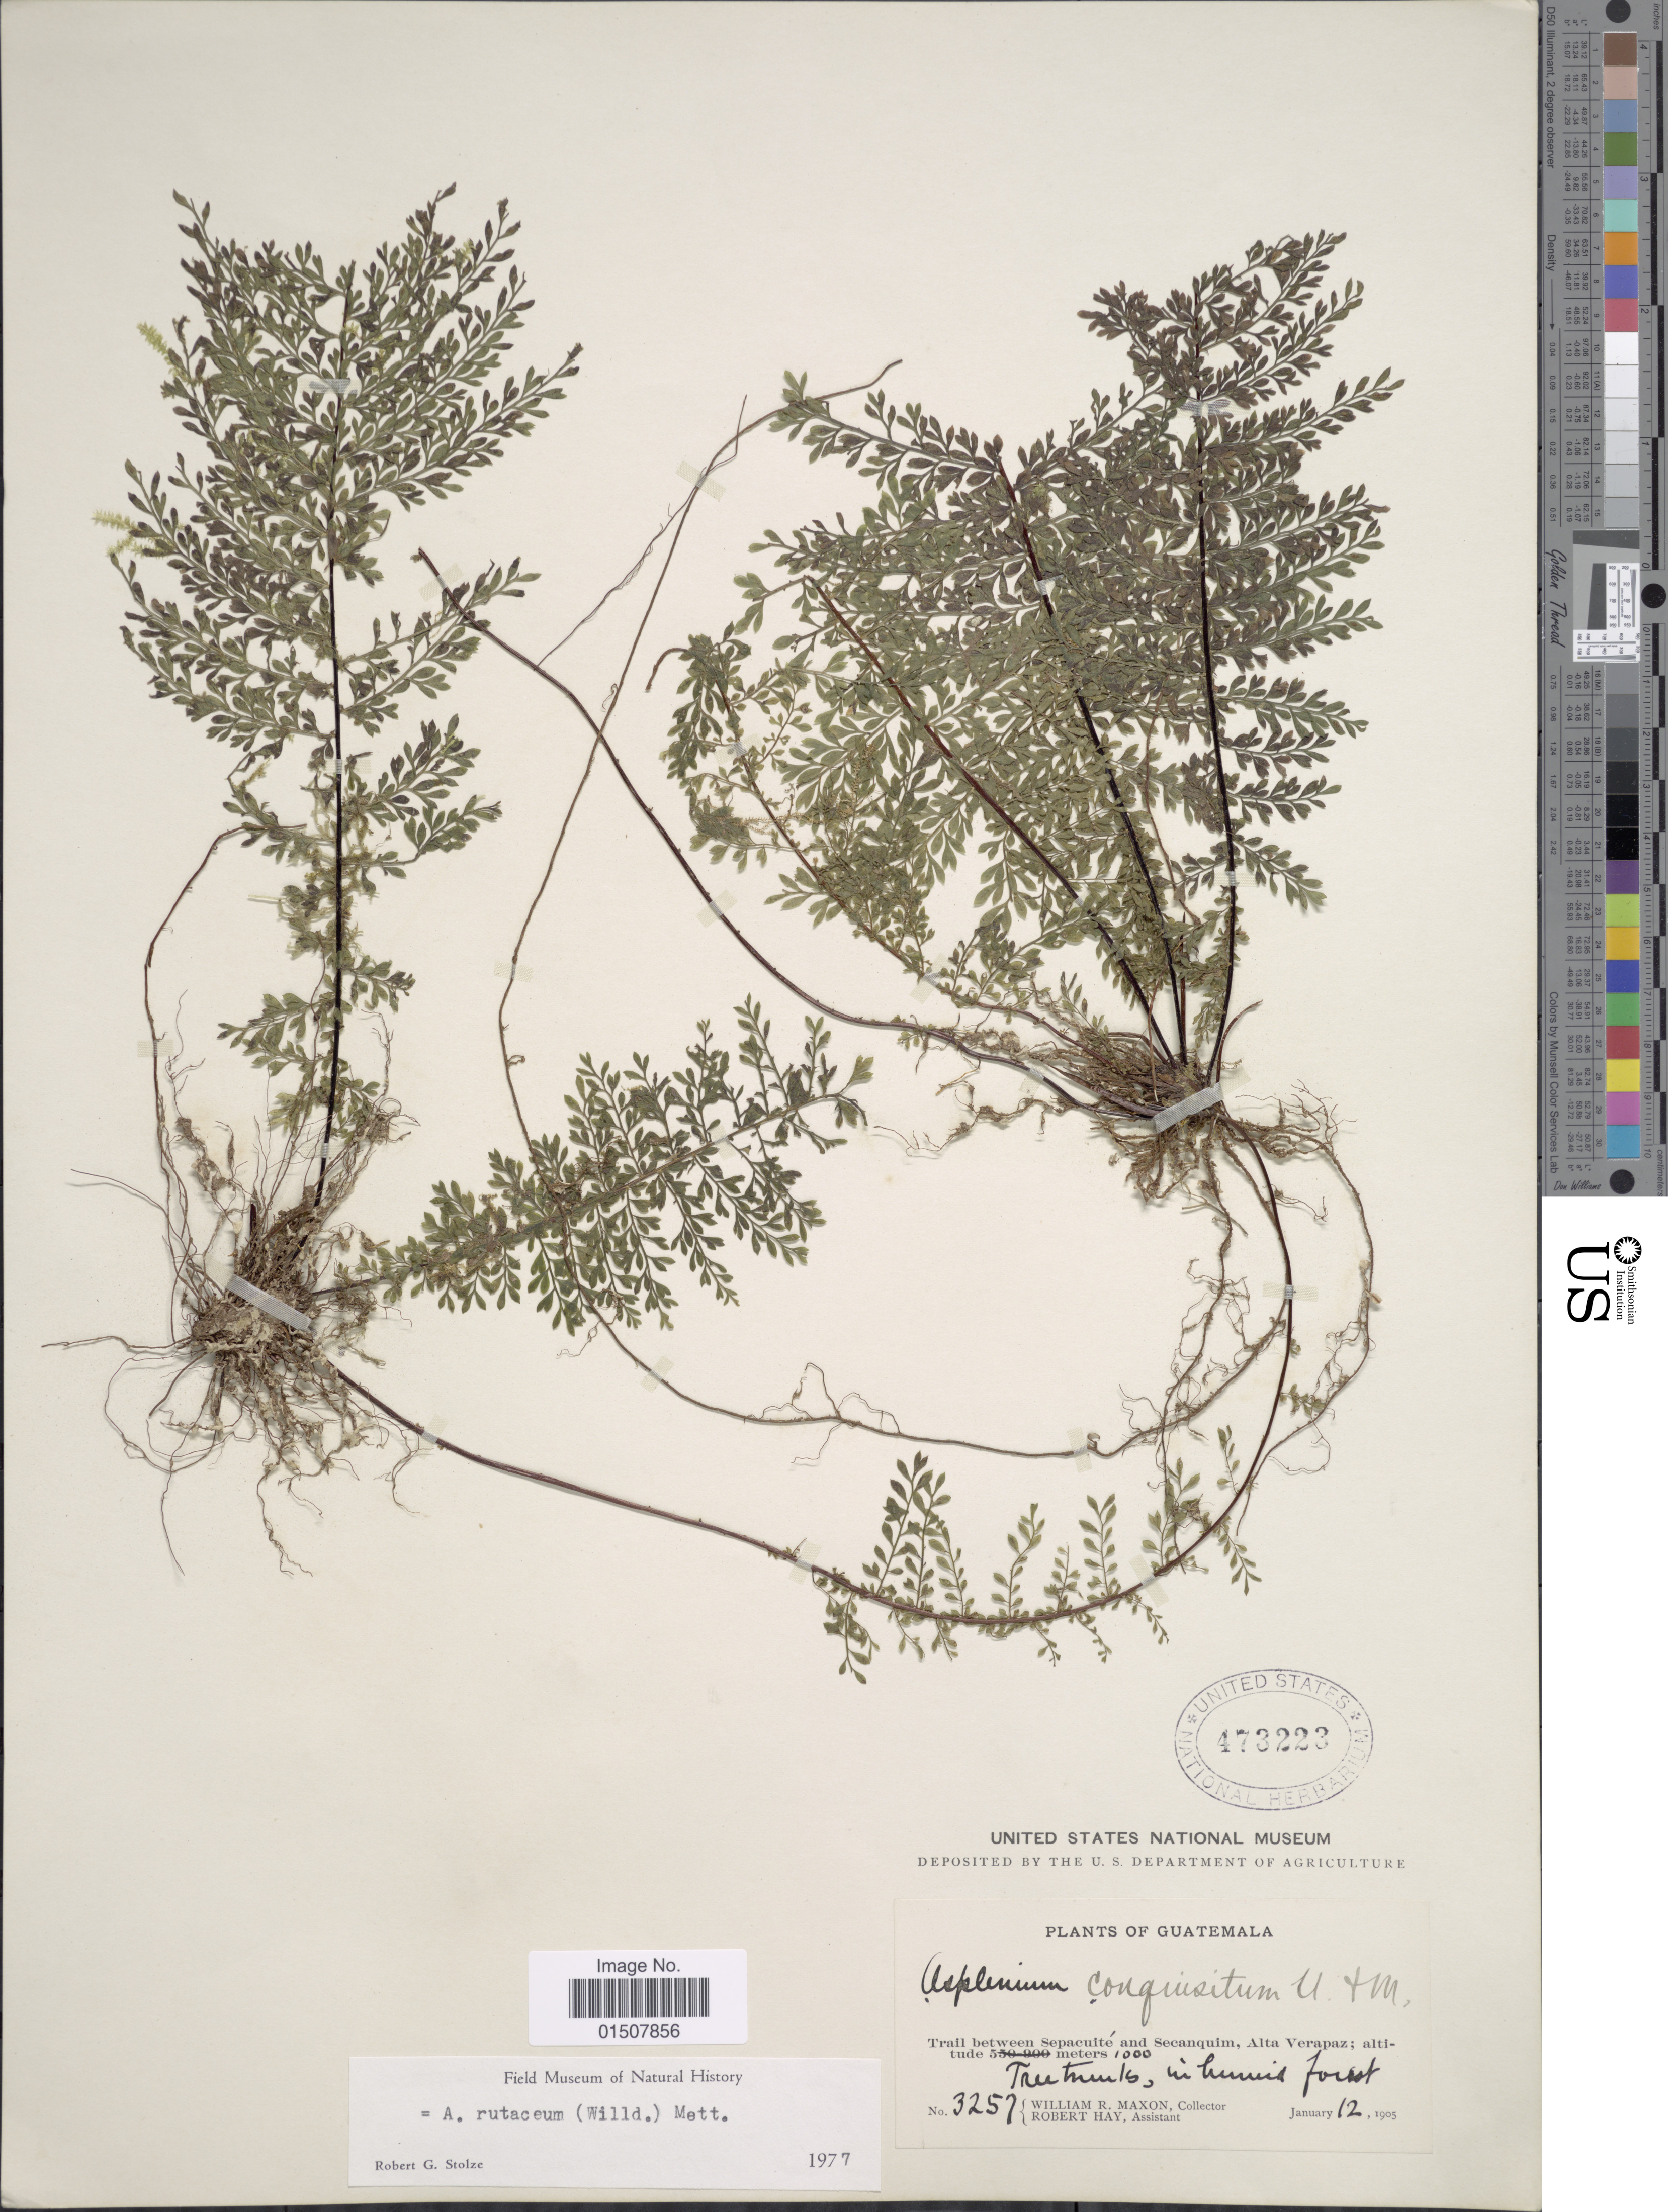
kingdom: Plantae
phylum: Tracheophyta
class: Polypodiopsida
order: Polypodiales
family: Aspleniaceae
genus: Asplenium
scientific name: Asplenium rutaceum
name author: (Willd.) Mett.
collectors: W. R. Maxon & R. H. Hay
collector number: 3257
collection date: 1905-01-12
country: Guatemala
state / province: Alta Verapaz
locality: Trail between Sepacuite and Secanquim, Alta Verapaz.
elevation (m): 1000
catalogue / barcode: US 473223